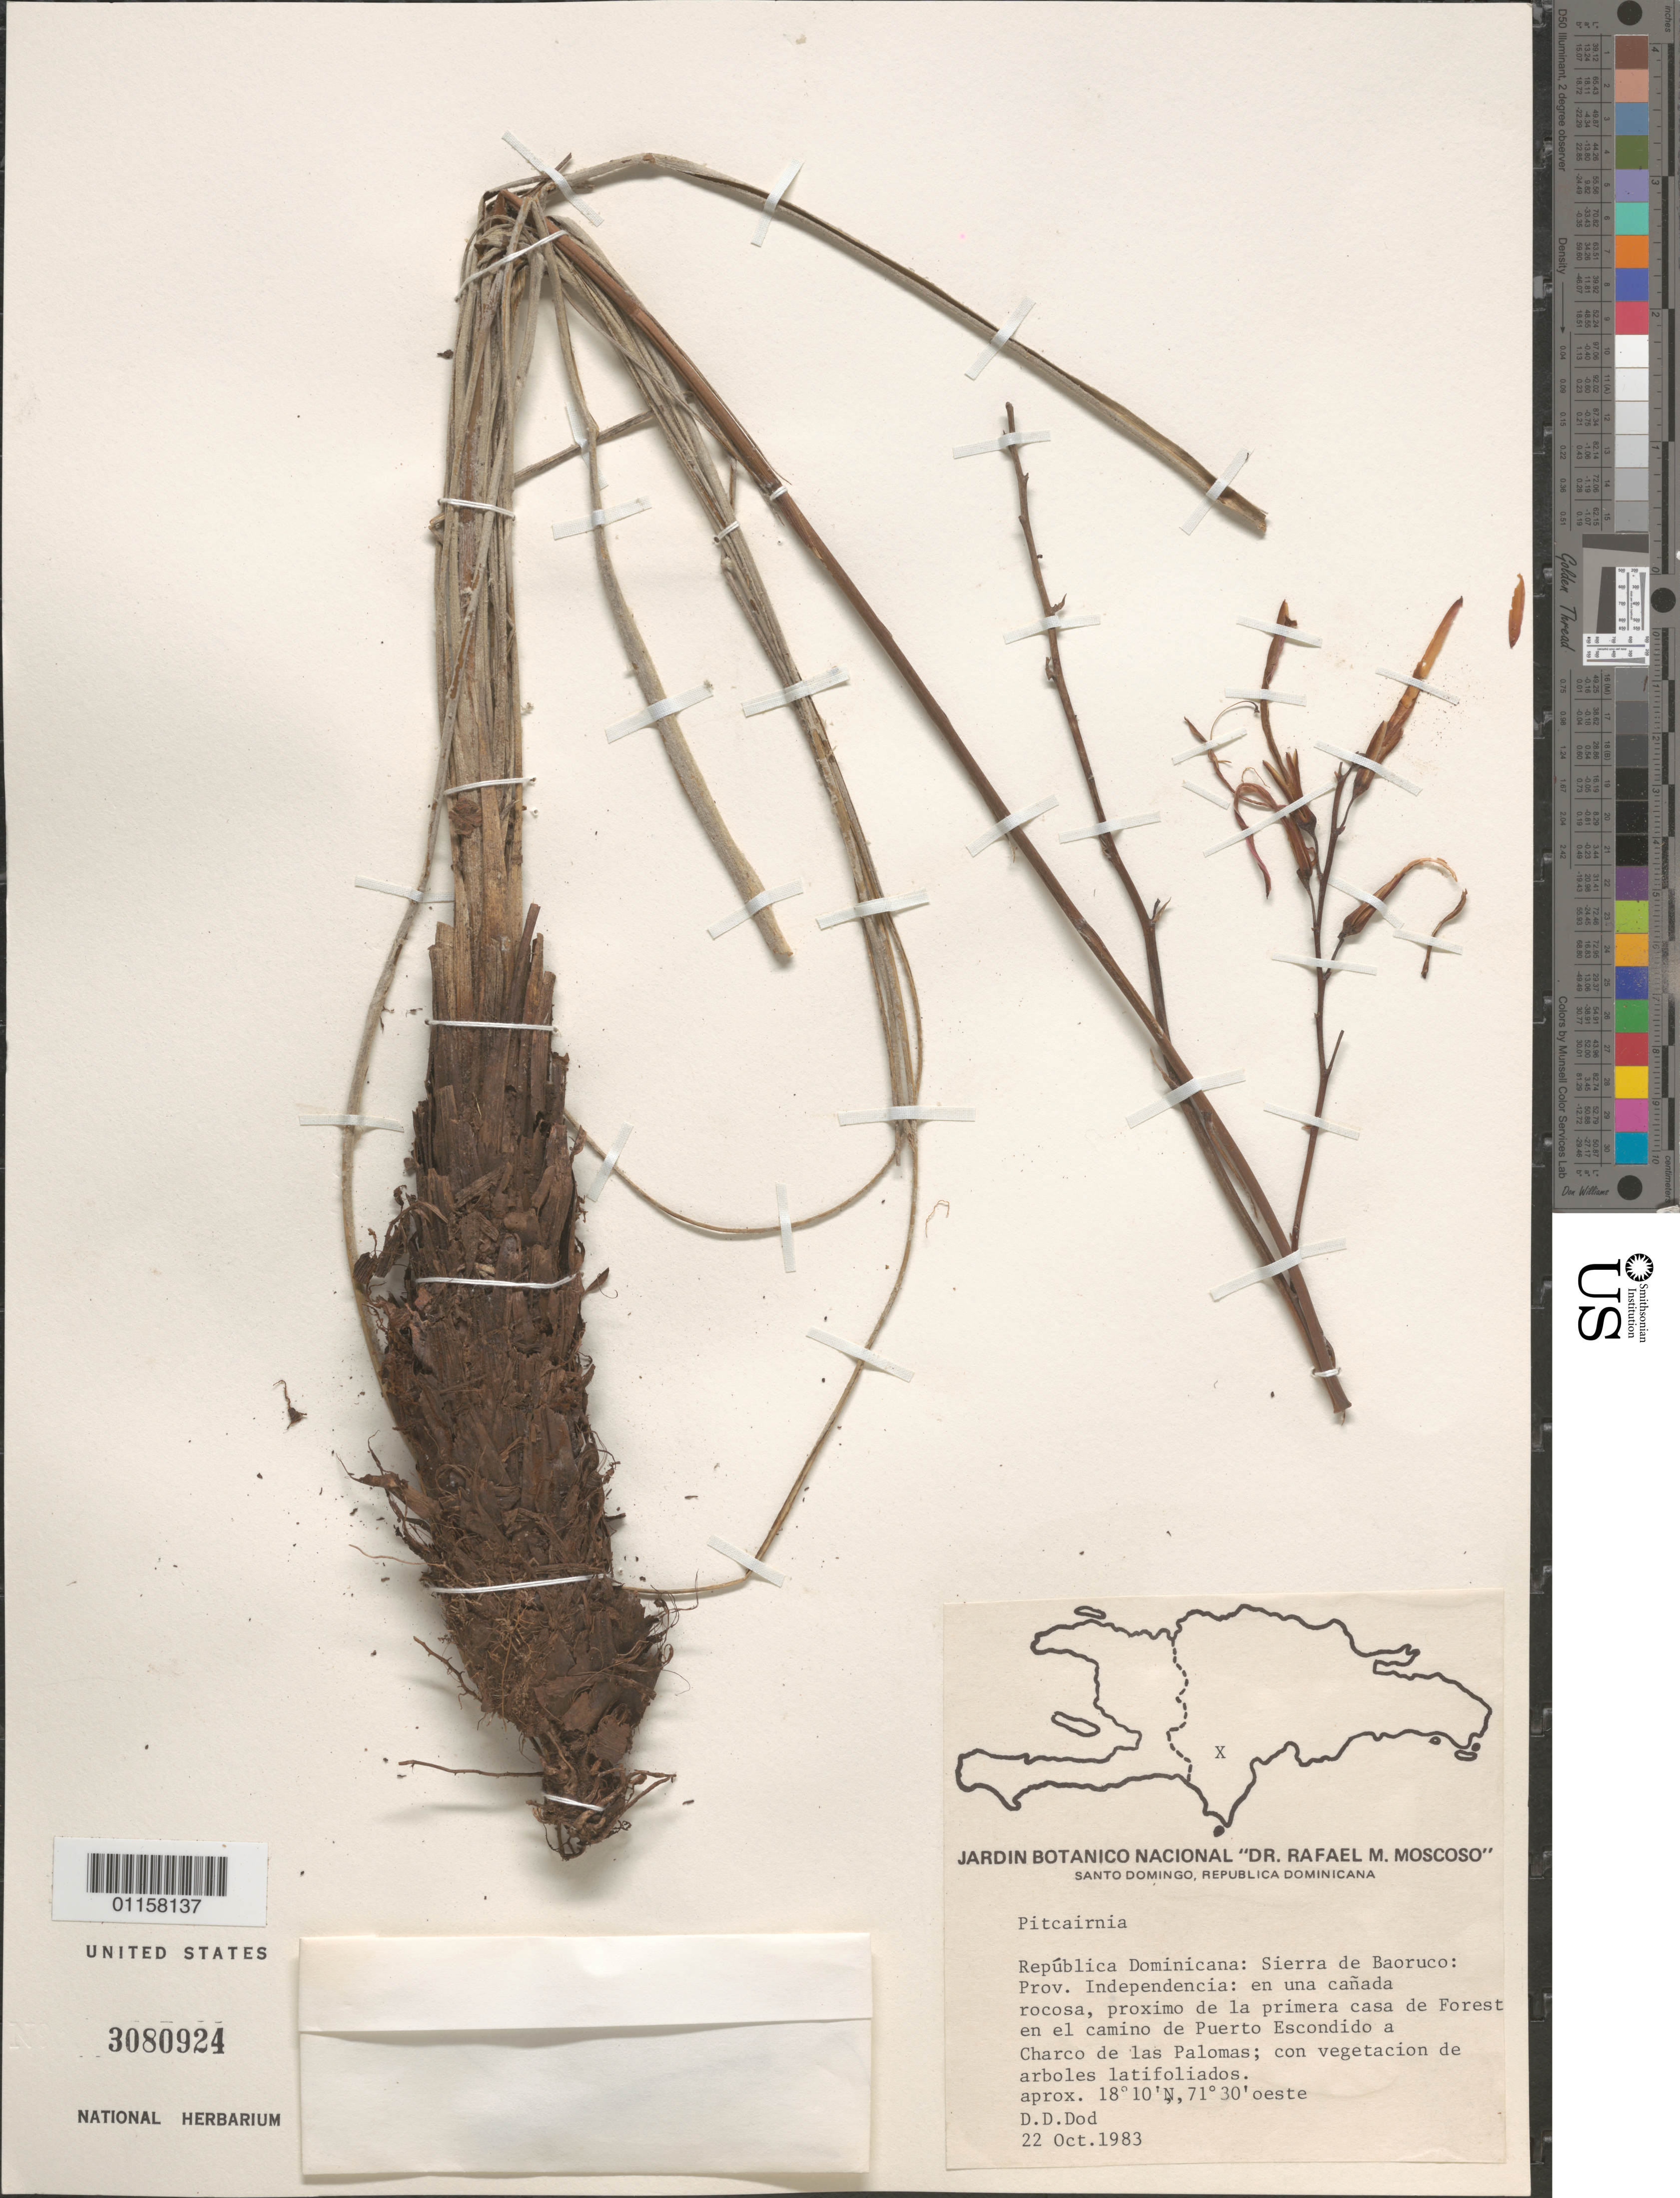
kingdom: Plantae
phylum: Tracheophyta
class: Liliopsida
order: Poales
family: Bromeliaceae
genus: Pitcairnia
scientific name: Pitcairnia sp.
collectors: D. D. Dod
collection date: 1983-10-22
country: Dominican Republic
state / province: Independencia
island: Hispaniola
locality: Sierra de Baoruco; proximo de la primera casa de Forest en el camino de Puerto Escondido a Charco de las Palomas.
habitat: Con vegetación de arboles latifoliados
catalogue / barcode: US 3080924